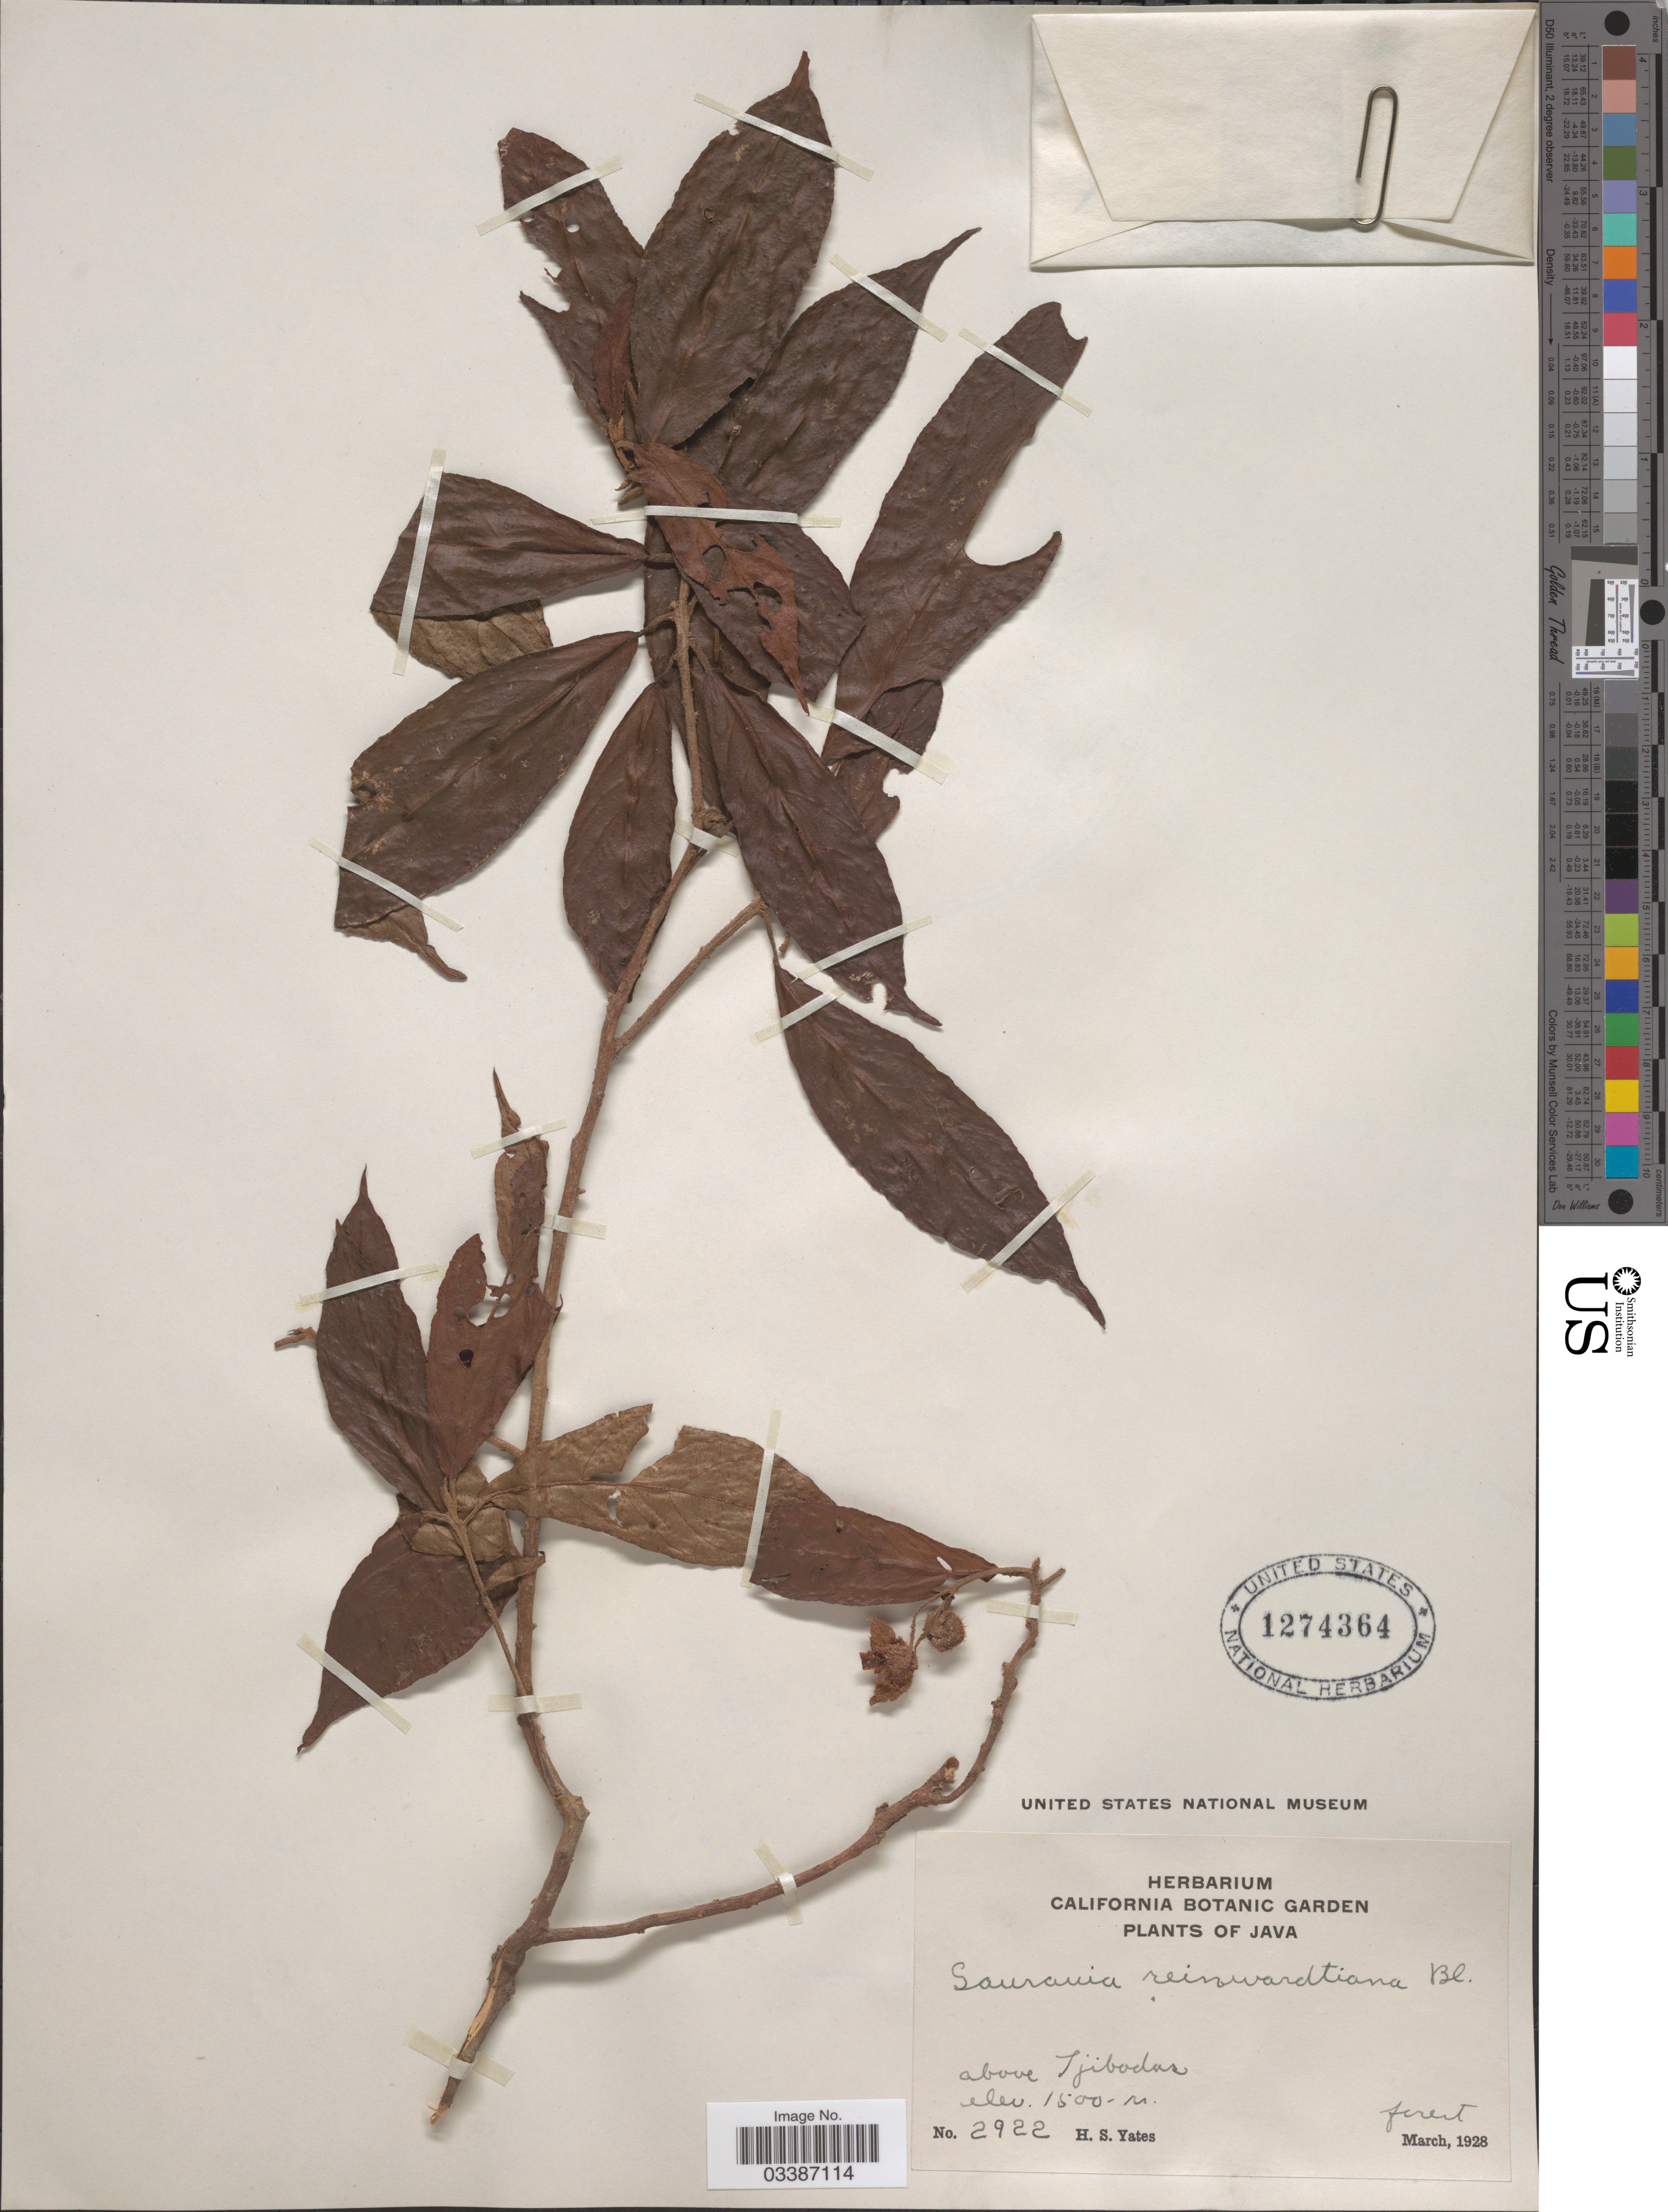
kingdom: Plantae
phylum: Tracheophyta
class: Magnoliopsida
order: Ericales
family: Actinidiaceae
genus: Saurauia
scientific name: Saurauia reinwardtiana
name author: Blume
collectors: H. S. Yates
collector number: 2922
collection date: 1928-02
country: Indonesia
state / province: Java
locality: Above Tjibodas.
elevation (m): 1500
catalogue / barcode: US 1274364